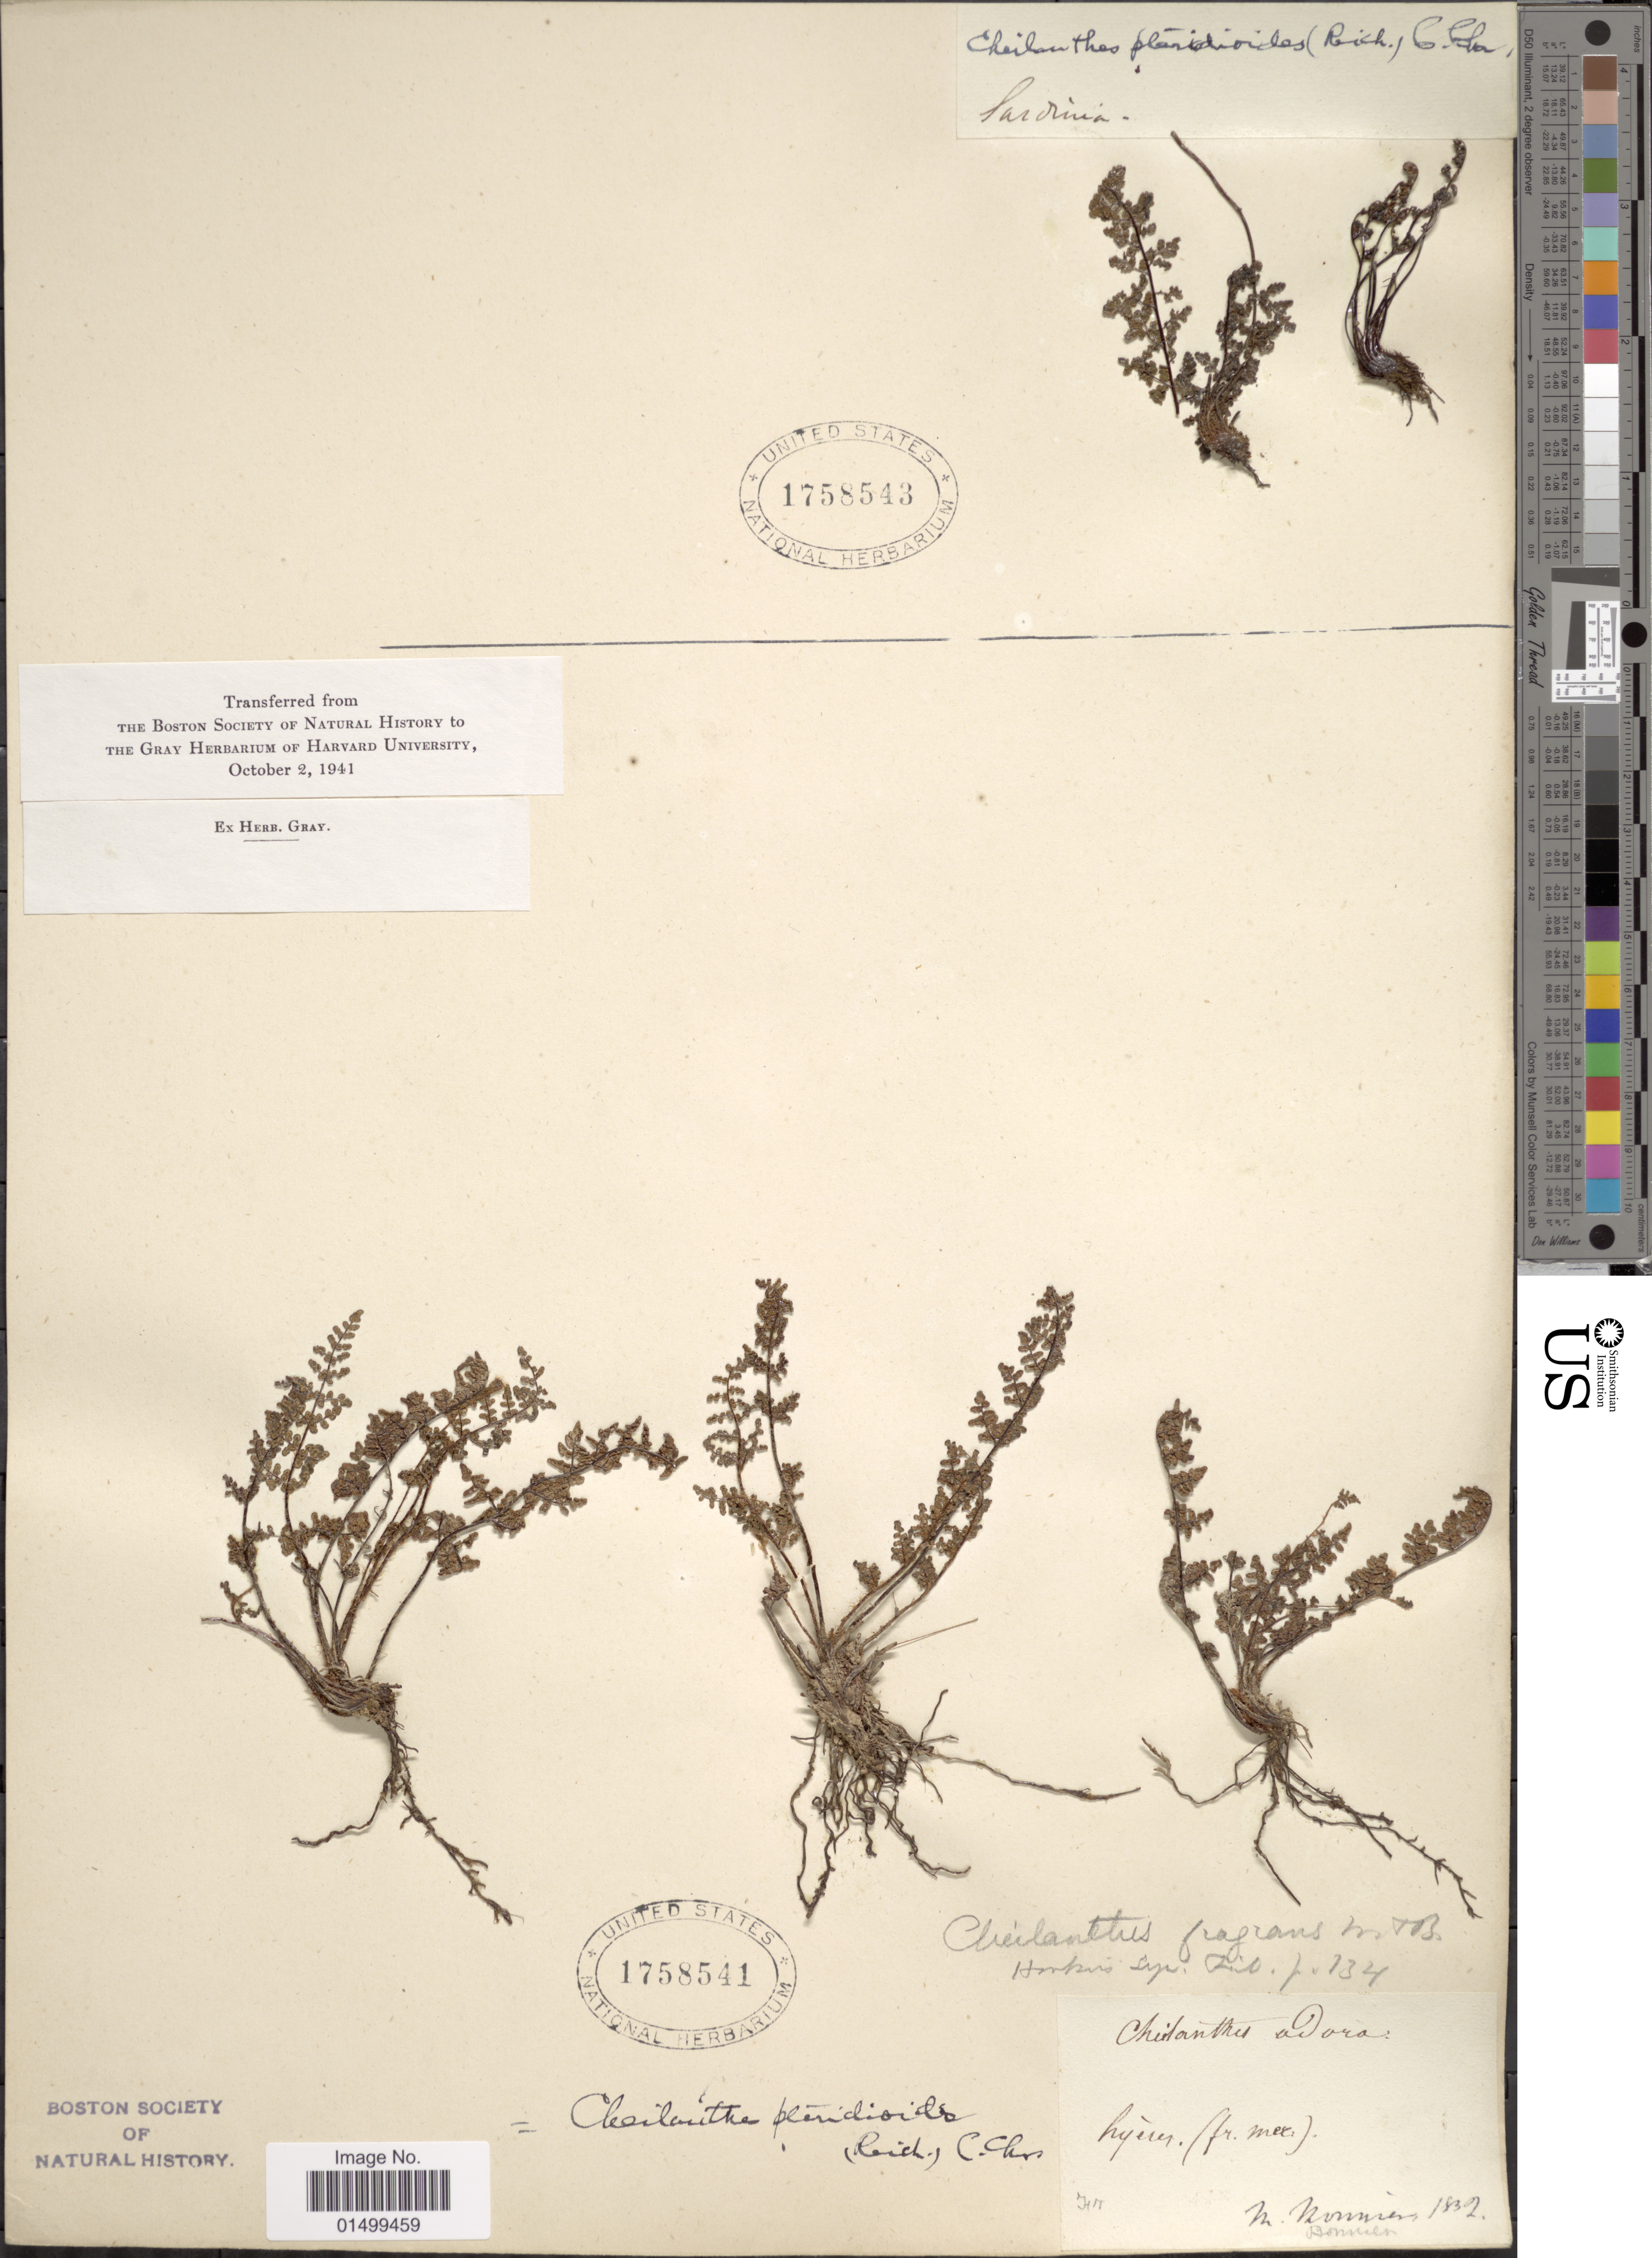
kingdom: Plantae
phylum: Tracheophyta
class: Polypodiopsida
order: Polypodiales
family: Pteridaceae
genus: Cheilanthes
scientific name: Cheilanthes pteridioides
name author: (Reichard) C. Chr.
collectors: ex herb. Gray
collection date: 1941-10-02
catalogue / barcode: US 1758543